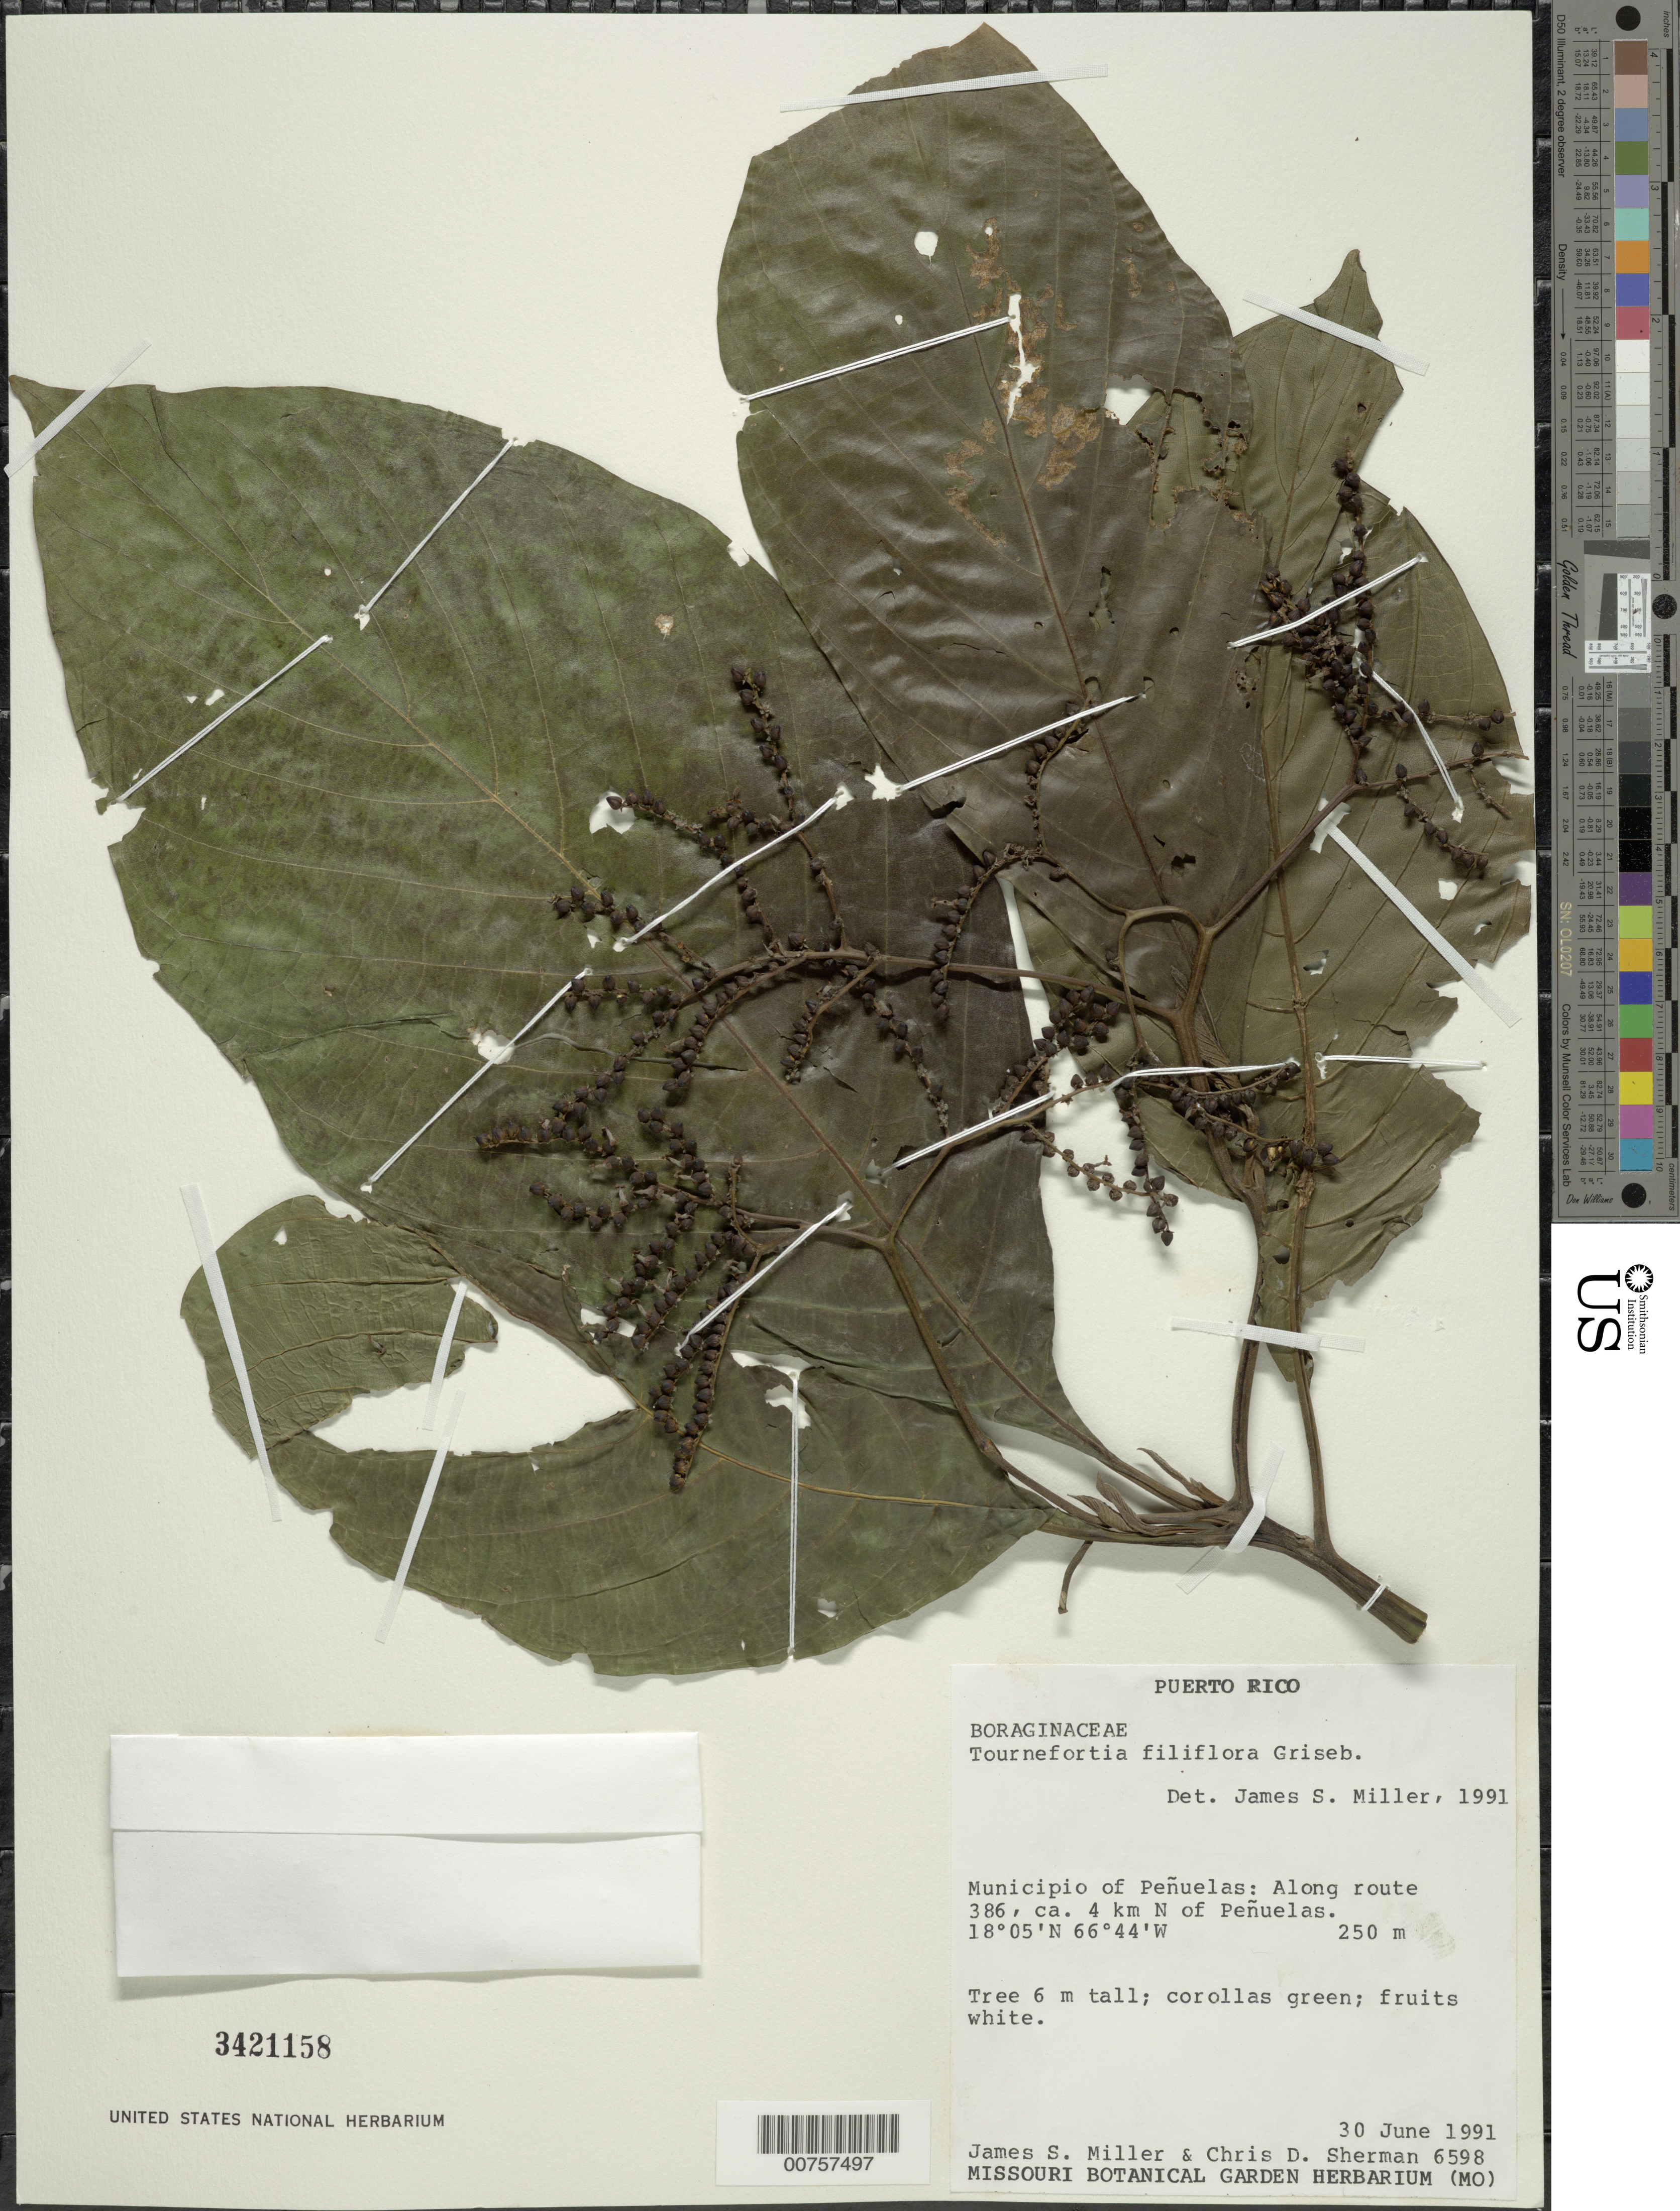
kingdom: Plantae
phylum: Tracheophyta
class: Magnoliopsida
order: Boraginales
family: Heliotropiaceae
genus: Tournefortia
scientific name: Tournefortia filiflora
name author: Griseb.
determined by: Miller, James S., (MO), Missouri Botanical Garden (UNITED STATES)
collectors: J. S. Miller & C. Sherman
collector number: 6598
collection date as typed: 30 Jun 1991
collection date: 1991-06-30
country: Puerto Rico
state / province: Peñuelas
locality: Municipio of Peñuelas. Along route 386, ca. 4 km N of Peñuelas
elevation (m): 250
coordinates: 18.08333333, -66.73333333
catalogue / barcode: US 3421158